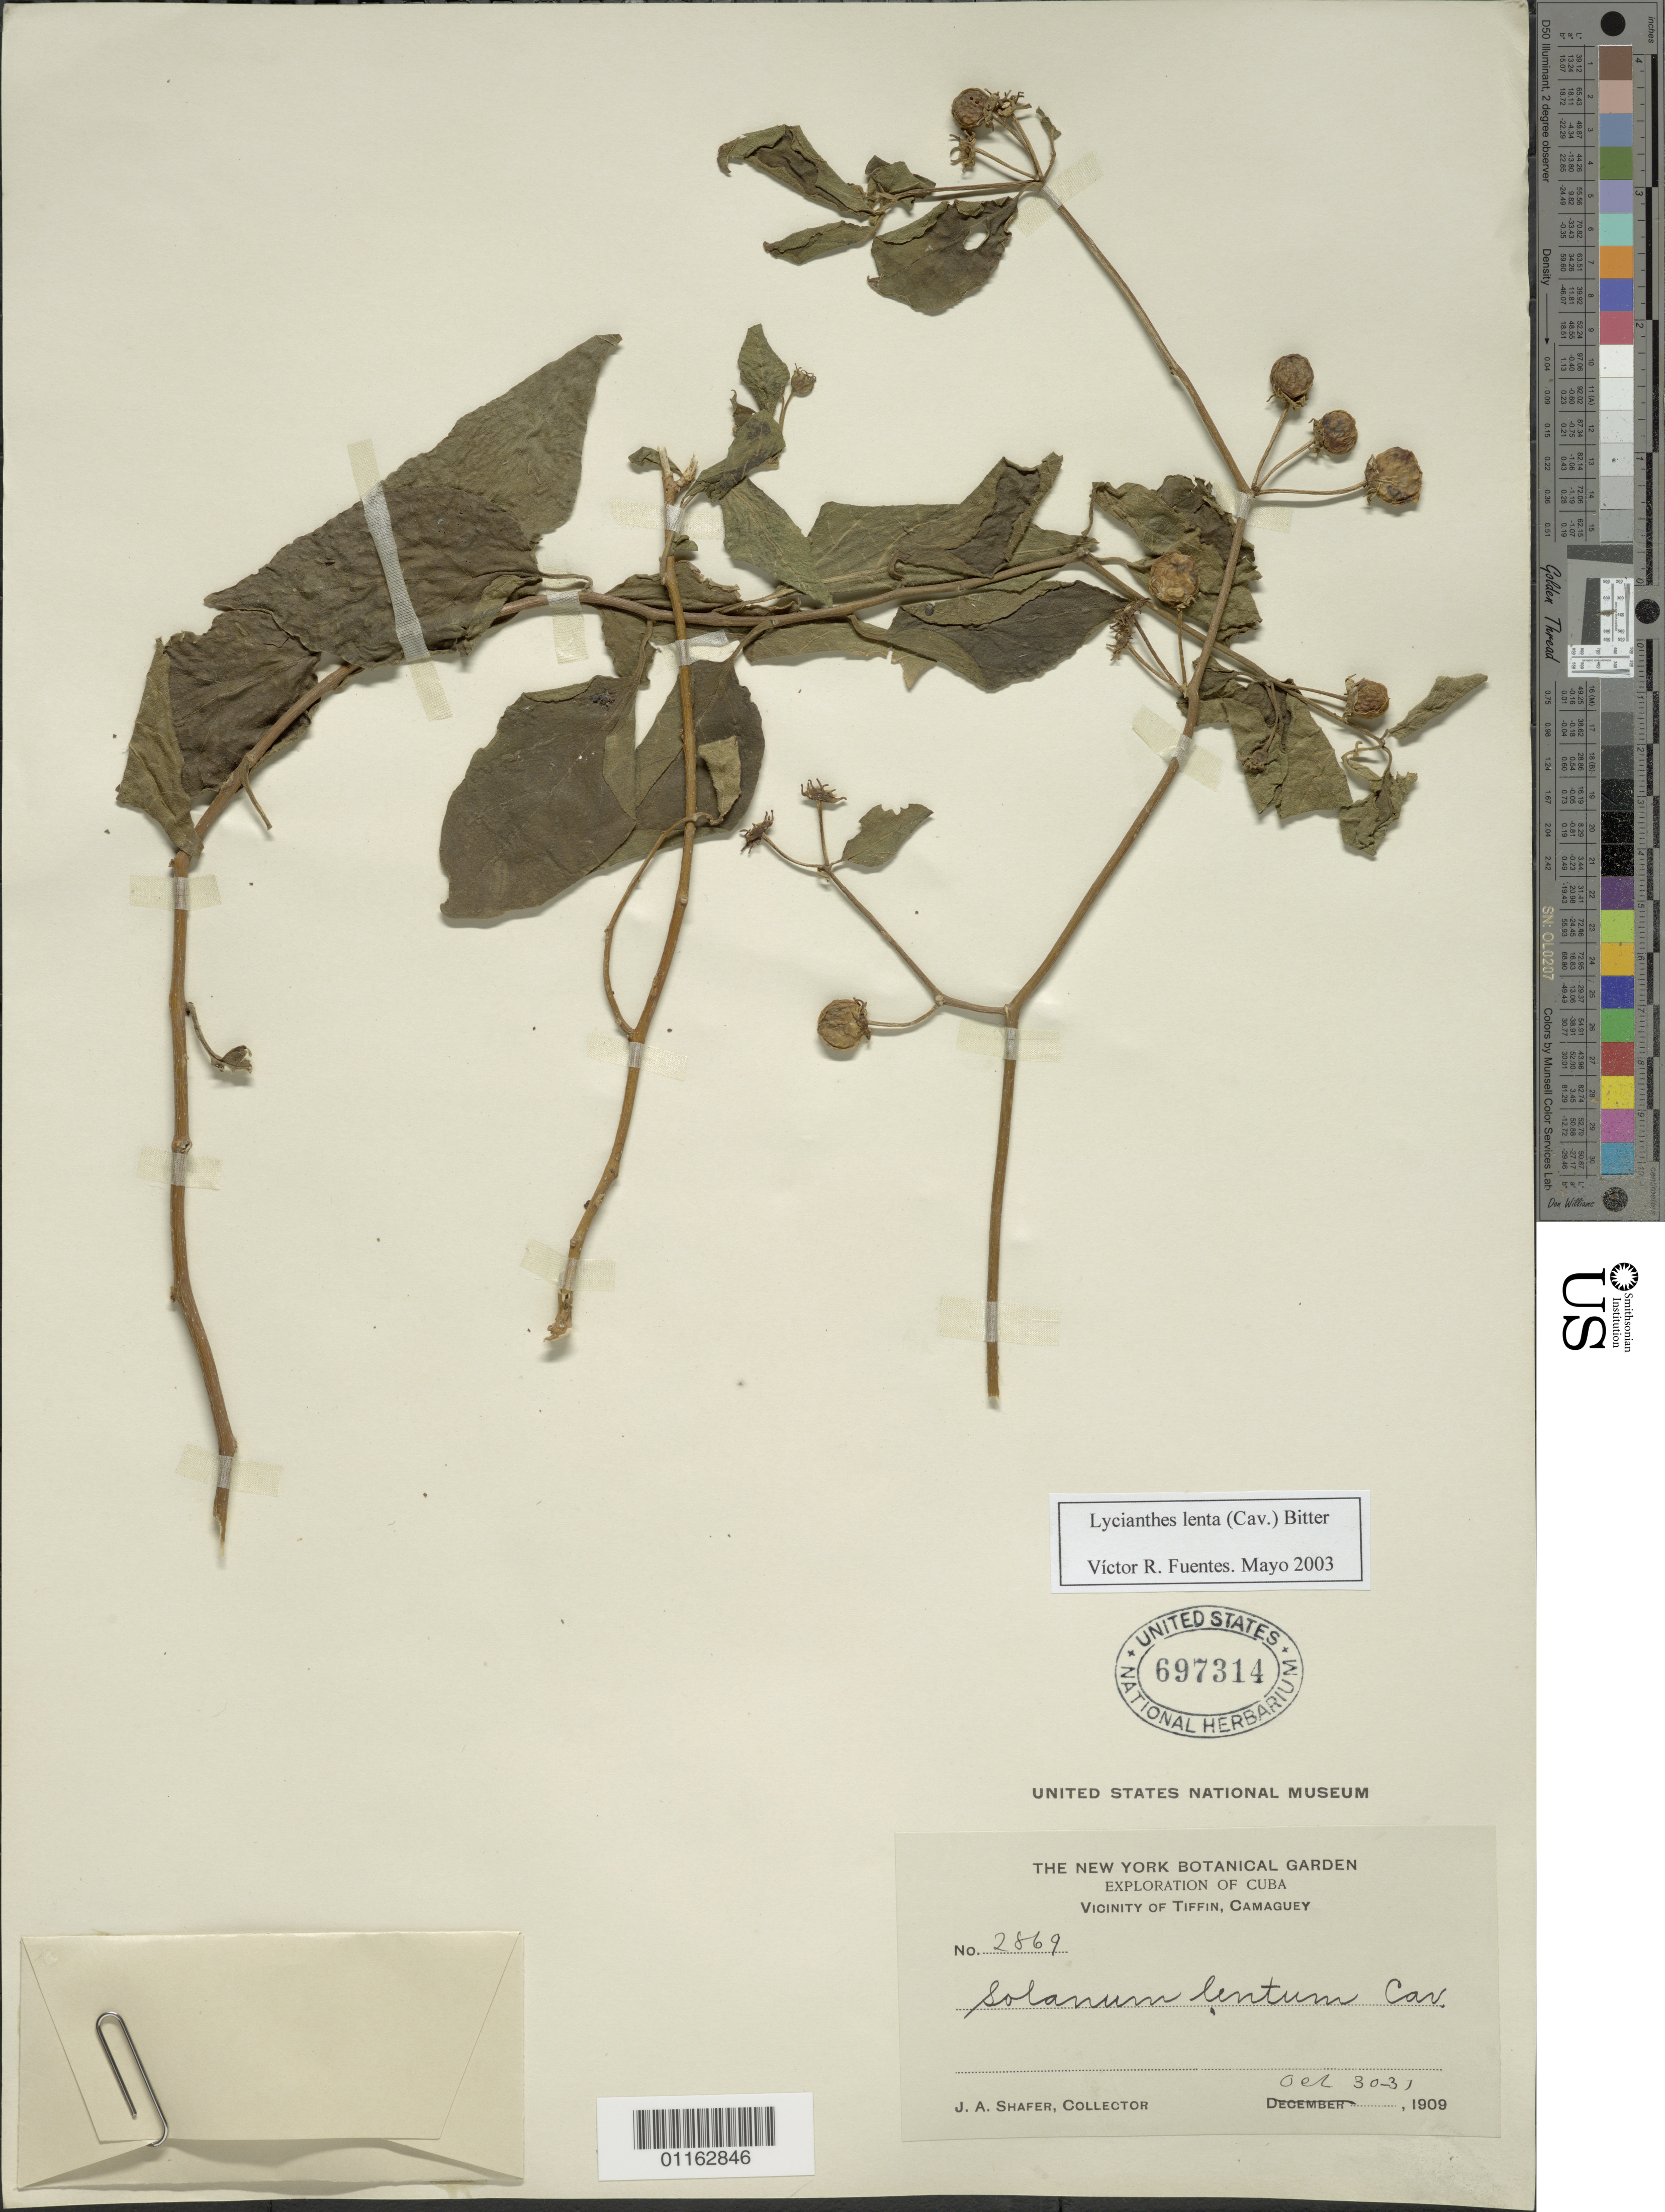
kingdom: Plantae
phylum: Tracheophyta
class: Magnoliopsida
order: Solanales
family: Solanaceae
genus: Lycianthes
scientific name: Lycianthes lenta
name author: (Cav.) Bitter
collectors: J. A. Shafer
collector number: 2869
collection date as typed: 30 Oct 1909 to 31 Sep 1909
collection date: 1909-09/1909-10-30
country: Cuba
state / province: Camagüey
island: Cuba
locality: Vicinity of Tiffin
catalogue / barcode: US 697314